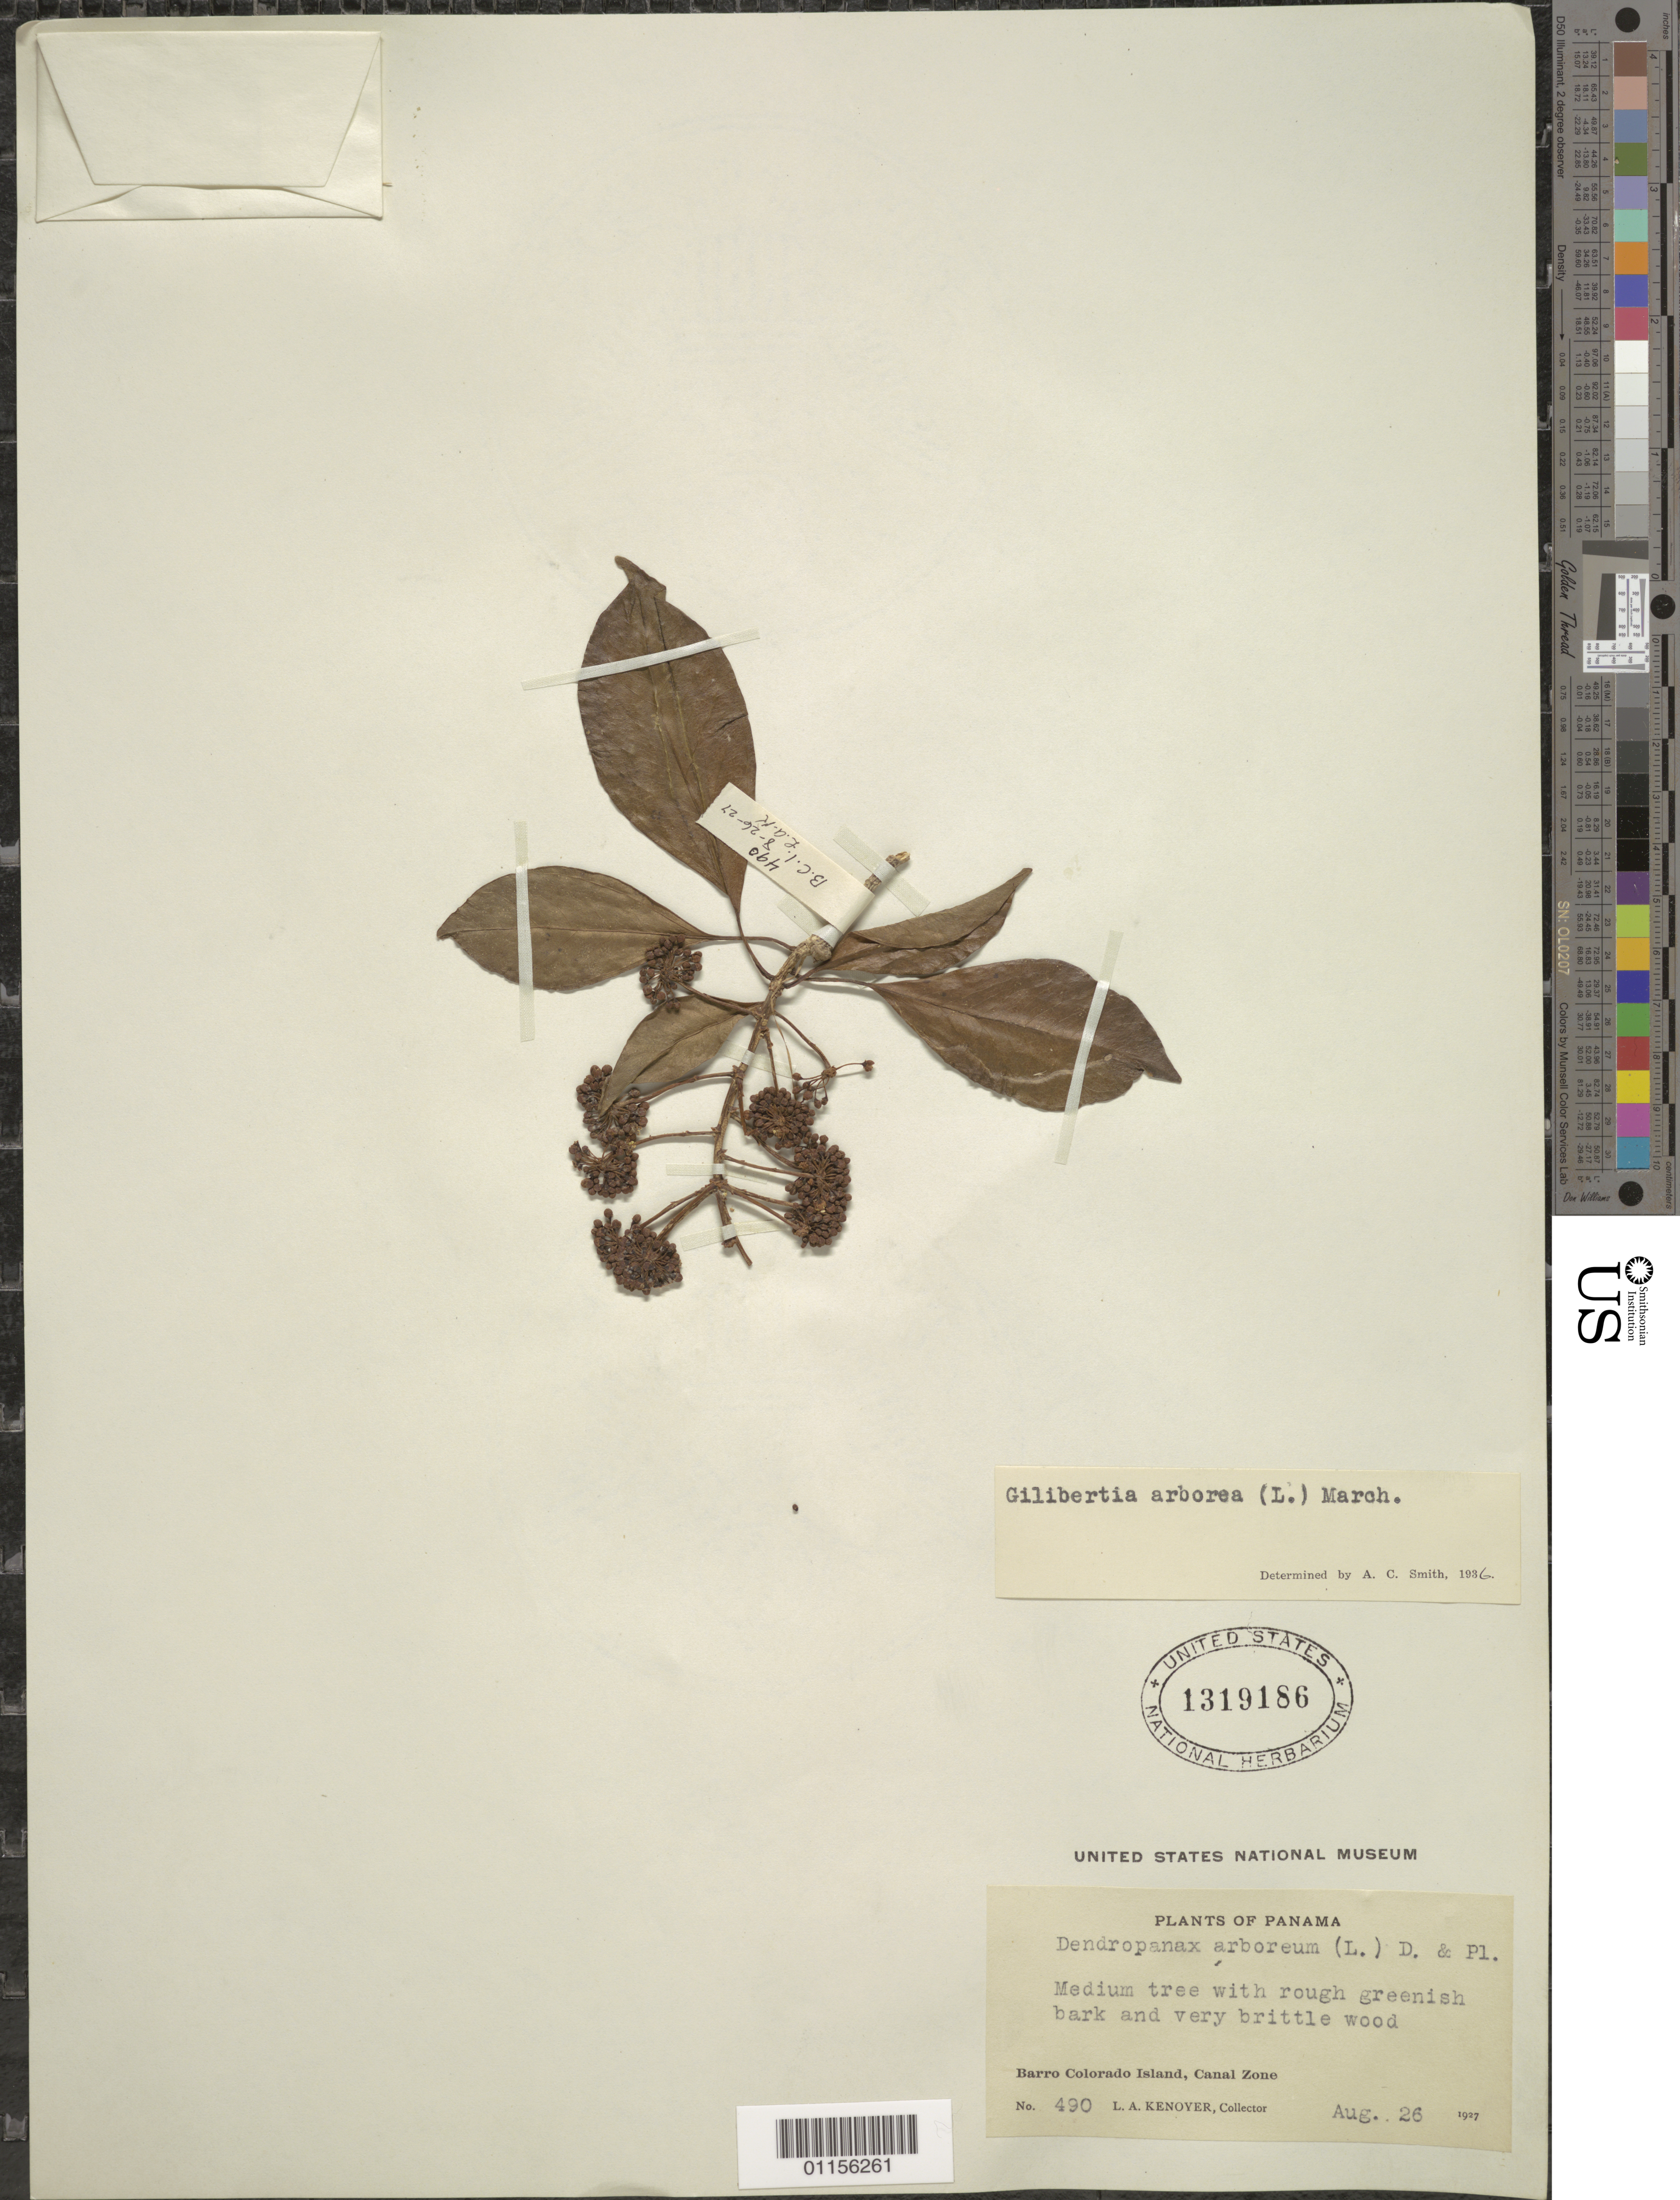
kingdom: Plantae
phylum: Tracheophyta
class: Magnoliopsida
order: Apiales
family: Araliaceae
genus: Dendropanax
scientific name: Dendropanax arboreus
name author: (L.) Decne. & Planch.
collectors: L. A. Kenoyer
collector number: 490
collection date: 1927-08-26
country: Panama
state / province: Panamá Oeste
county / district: Canal Zone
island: Barro Colorado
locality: Barro Colorado Island.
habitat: Medium tree.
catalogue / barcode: US 1319186